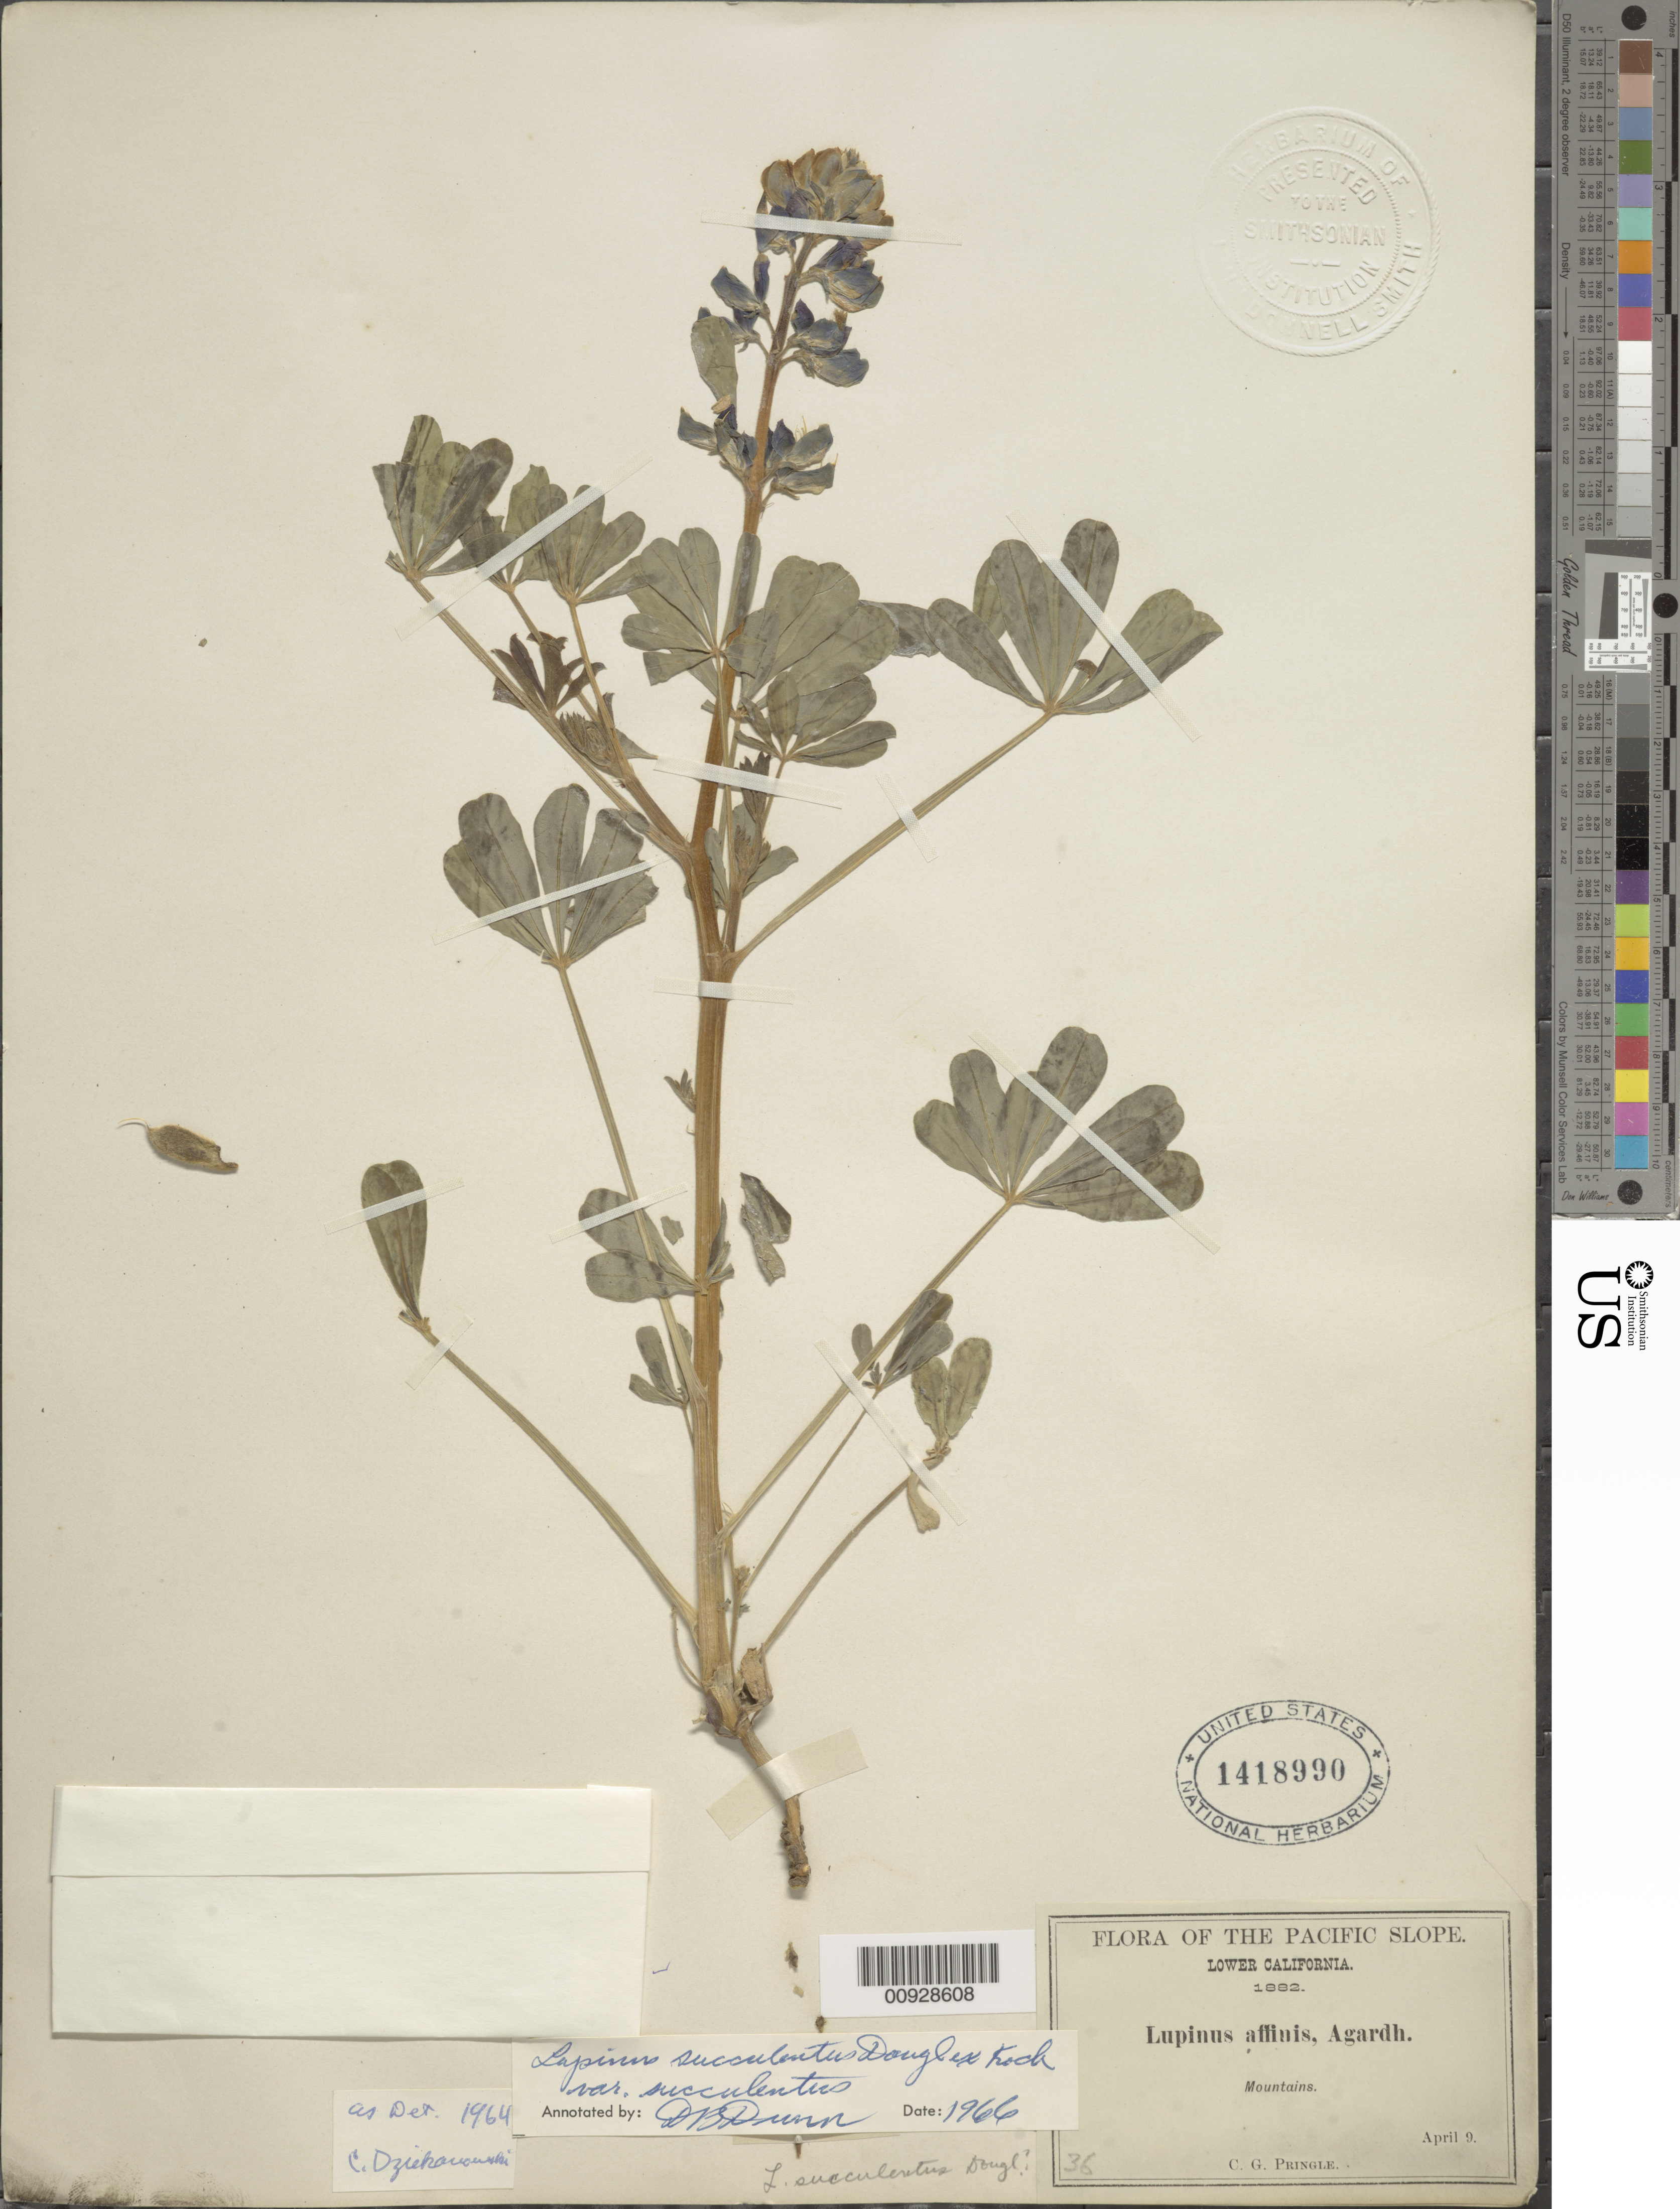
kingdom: Plantae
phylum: Tracheophyta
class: Magnoliopsida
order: Fabales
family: Fabaceae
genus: Lupinus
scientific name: Lupinus succulentus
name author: Douglas ex K. Koch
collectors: C. G. Pringle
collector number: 36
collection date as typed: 09 Apr 1882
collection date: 1882-04-09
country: Mexico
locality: Lower California.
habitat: Mountains.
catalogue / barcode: US 1418990